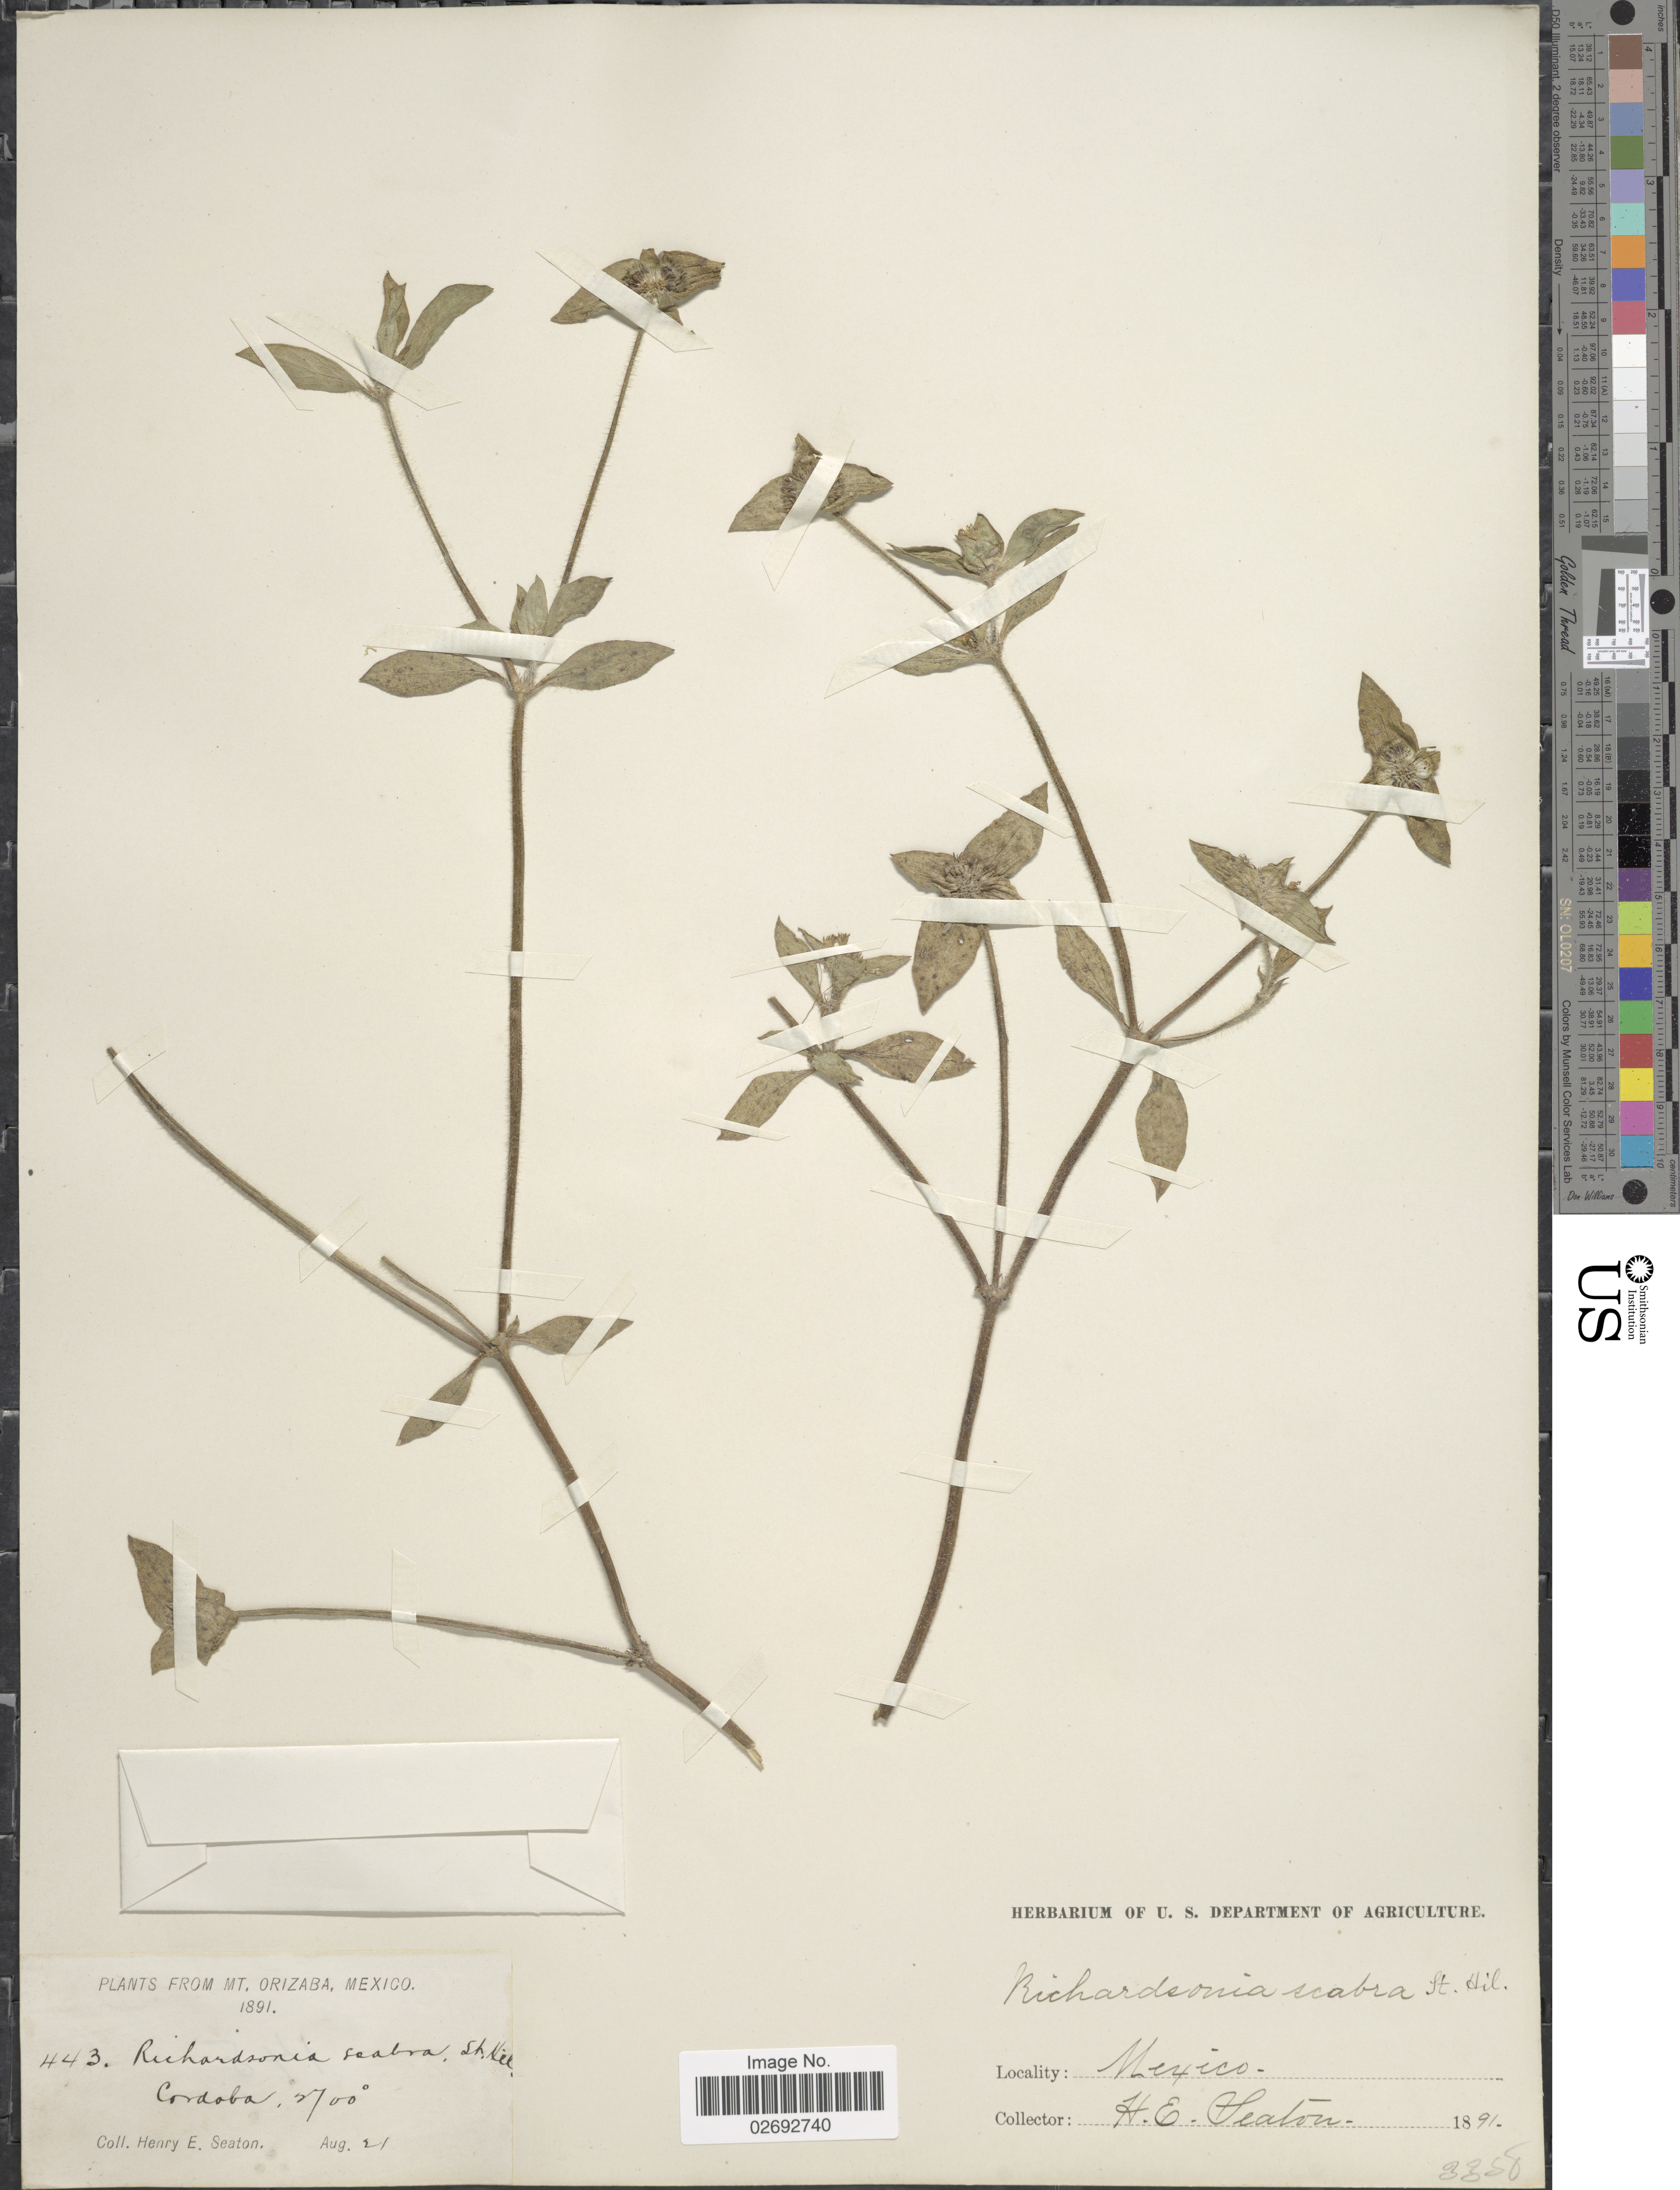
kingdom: Plantae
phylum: Tracheophyta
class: Magnoliopsida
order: Gentianales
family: Rubiaceae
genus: Richardia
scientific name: Richardia scabra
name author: L.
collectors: H. E. Seaton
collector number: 443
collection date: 1891-08-21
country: Mexico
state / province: Veracruz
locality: Mt. Orizaba, Córdoba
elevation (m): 823